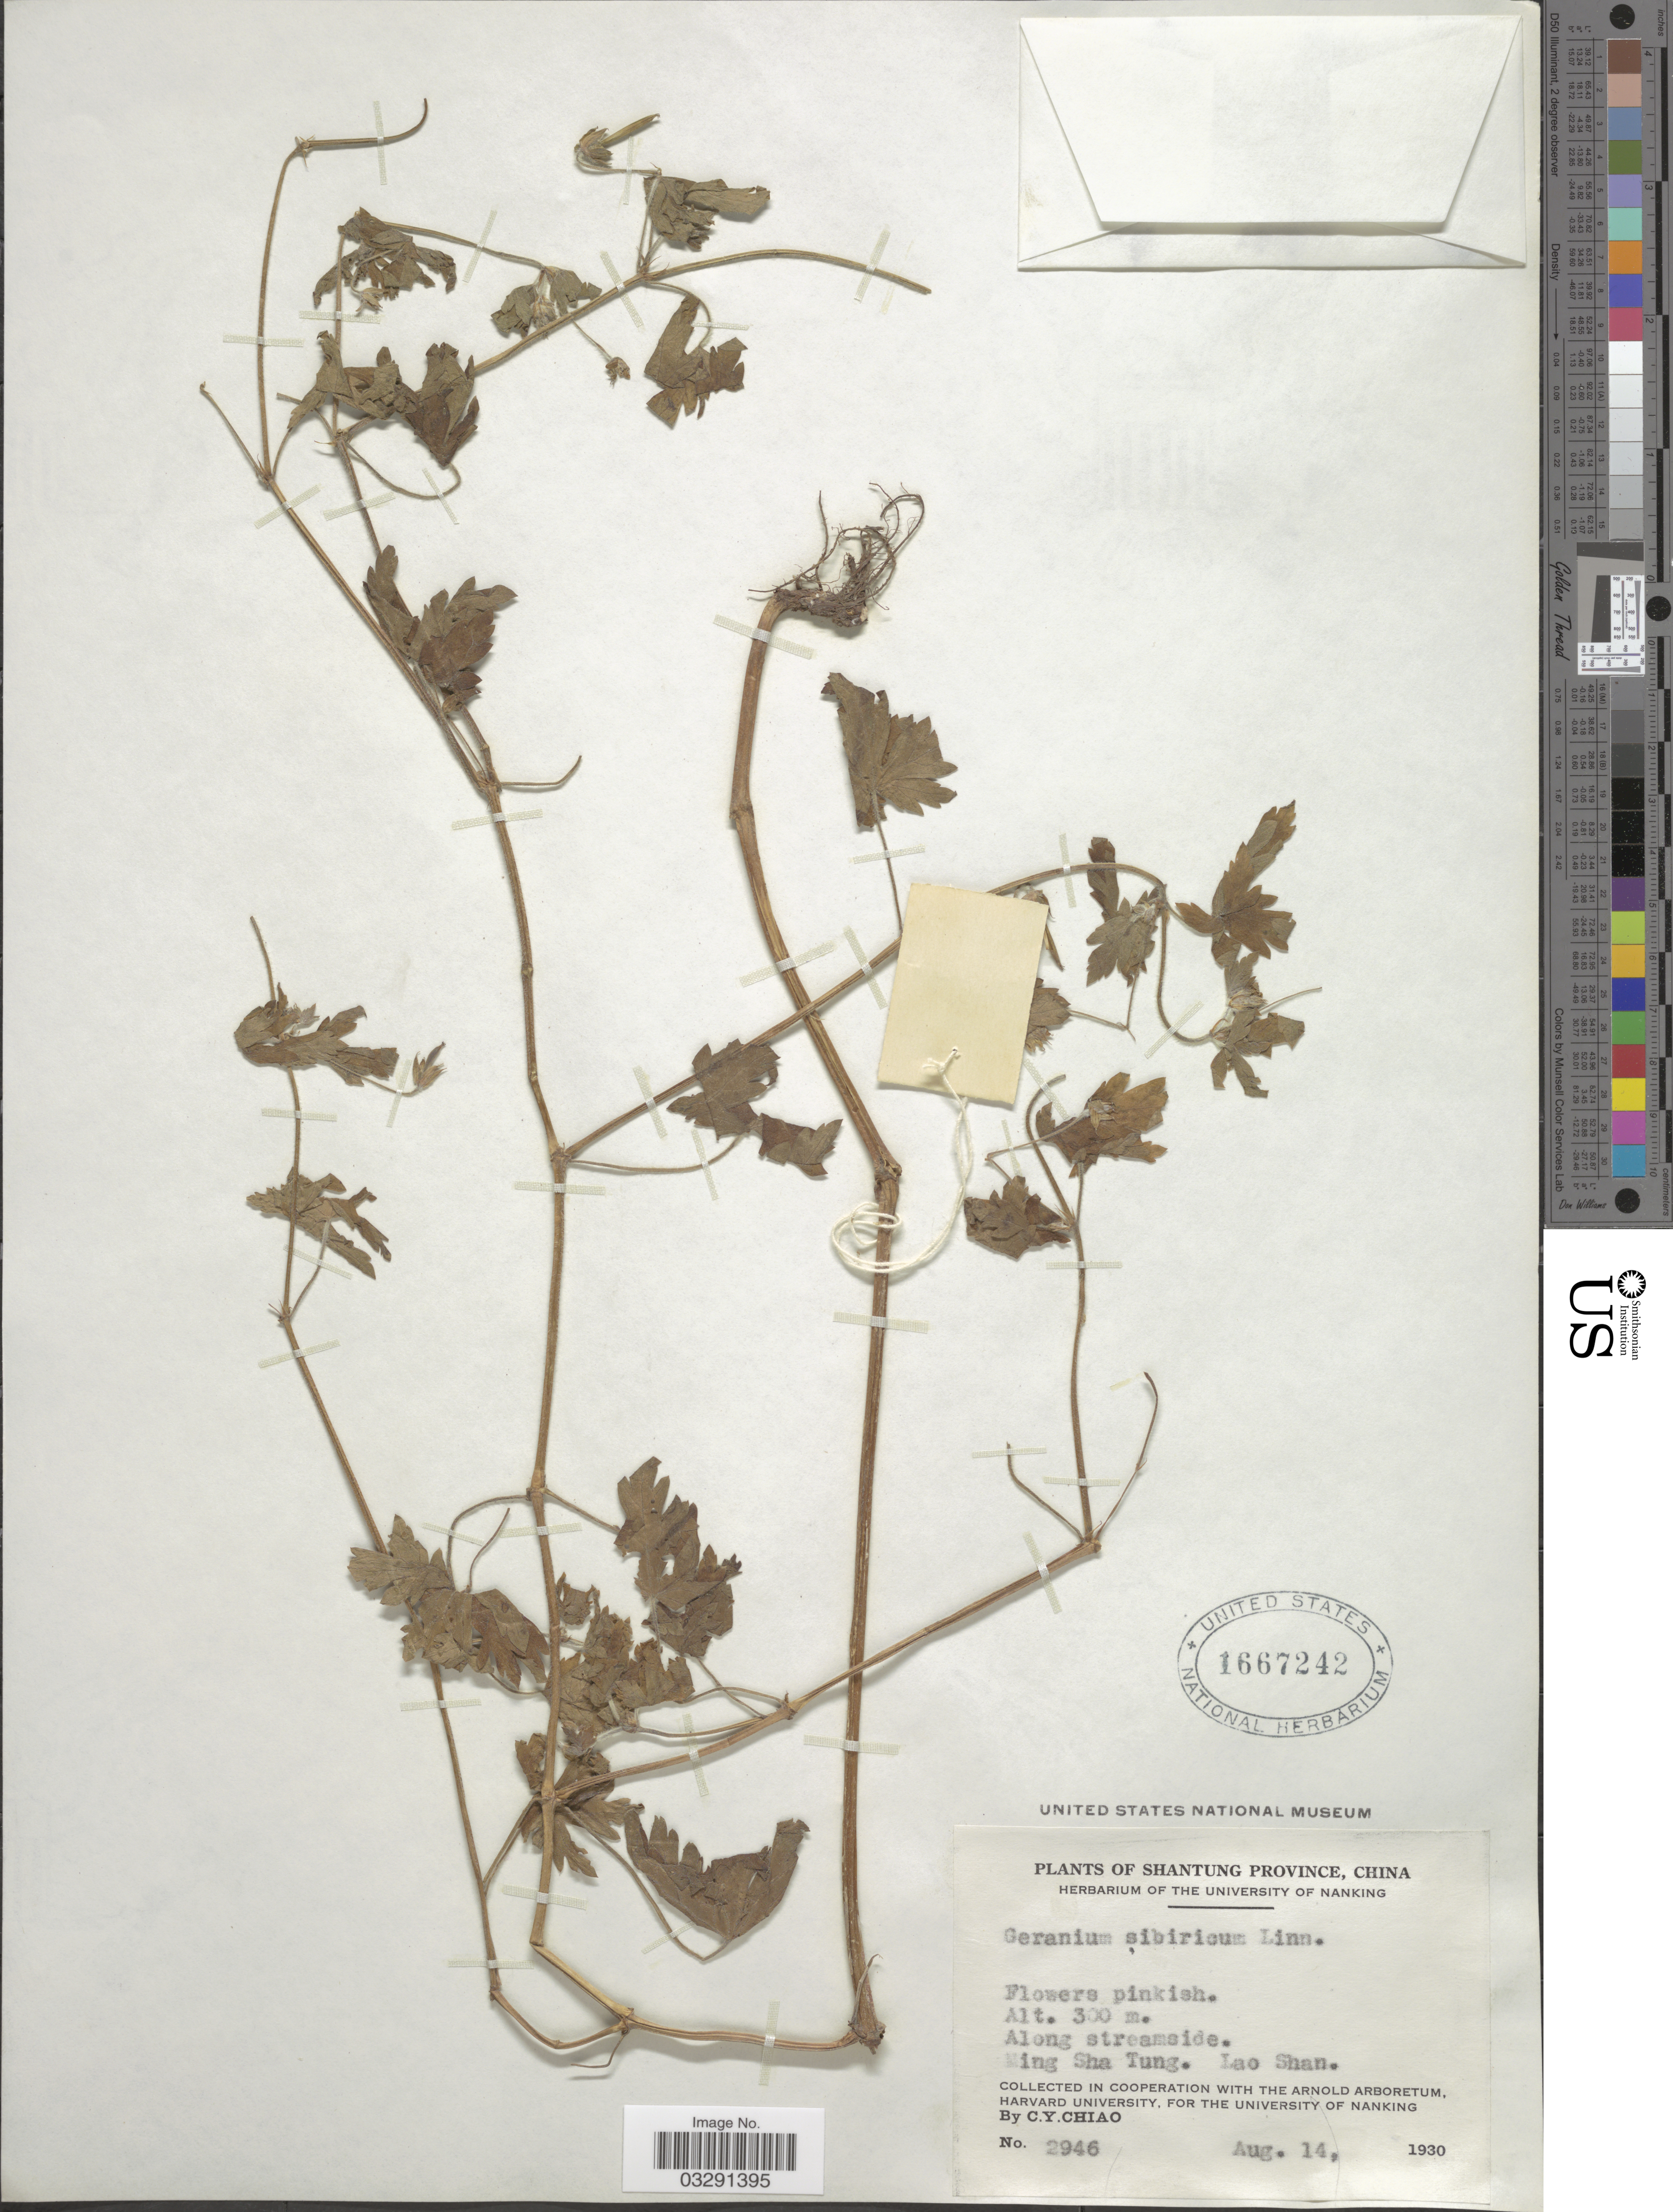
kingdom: Plantae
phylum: Tracheophyta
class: Magnoliopsida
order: Geraniales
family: Geraniaceae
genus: Geranium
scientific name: Geranium sibiricum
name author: L.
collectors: C. Y. Chiao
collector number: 2946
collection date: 1930-08-14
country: China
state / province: Shandong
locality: Shantung Province. Along streamside. Wing Sha Tung. Lao Shan.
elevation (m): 300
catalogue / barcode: US 1667242